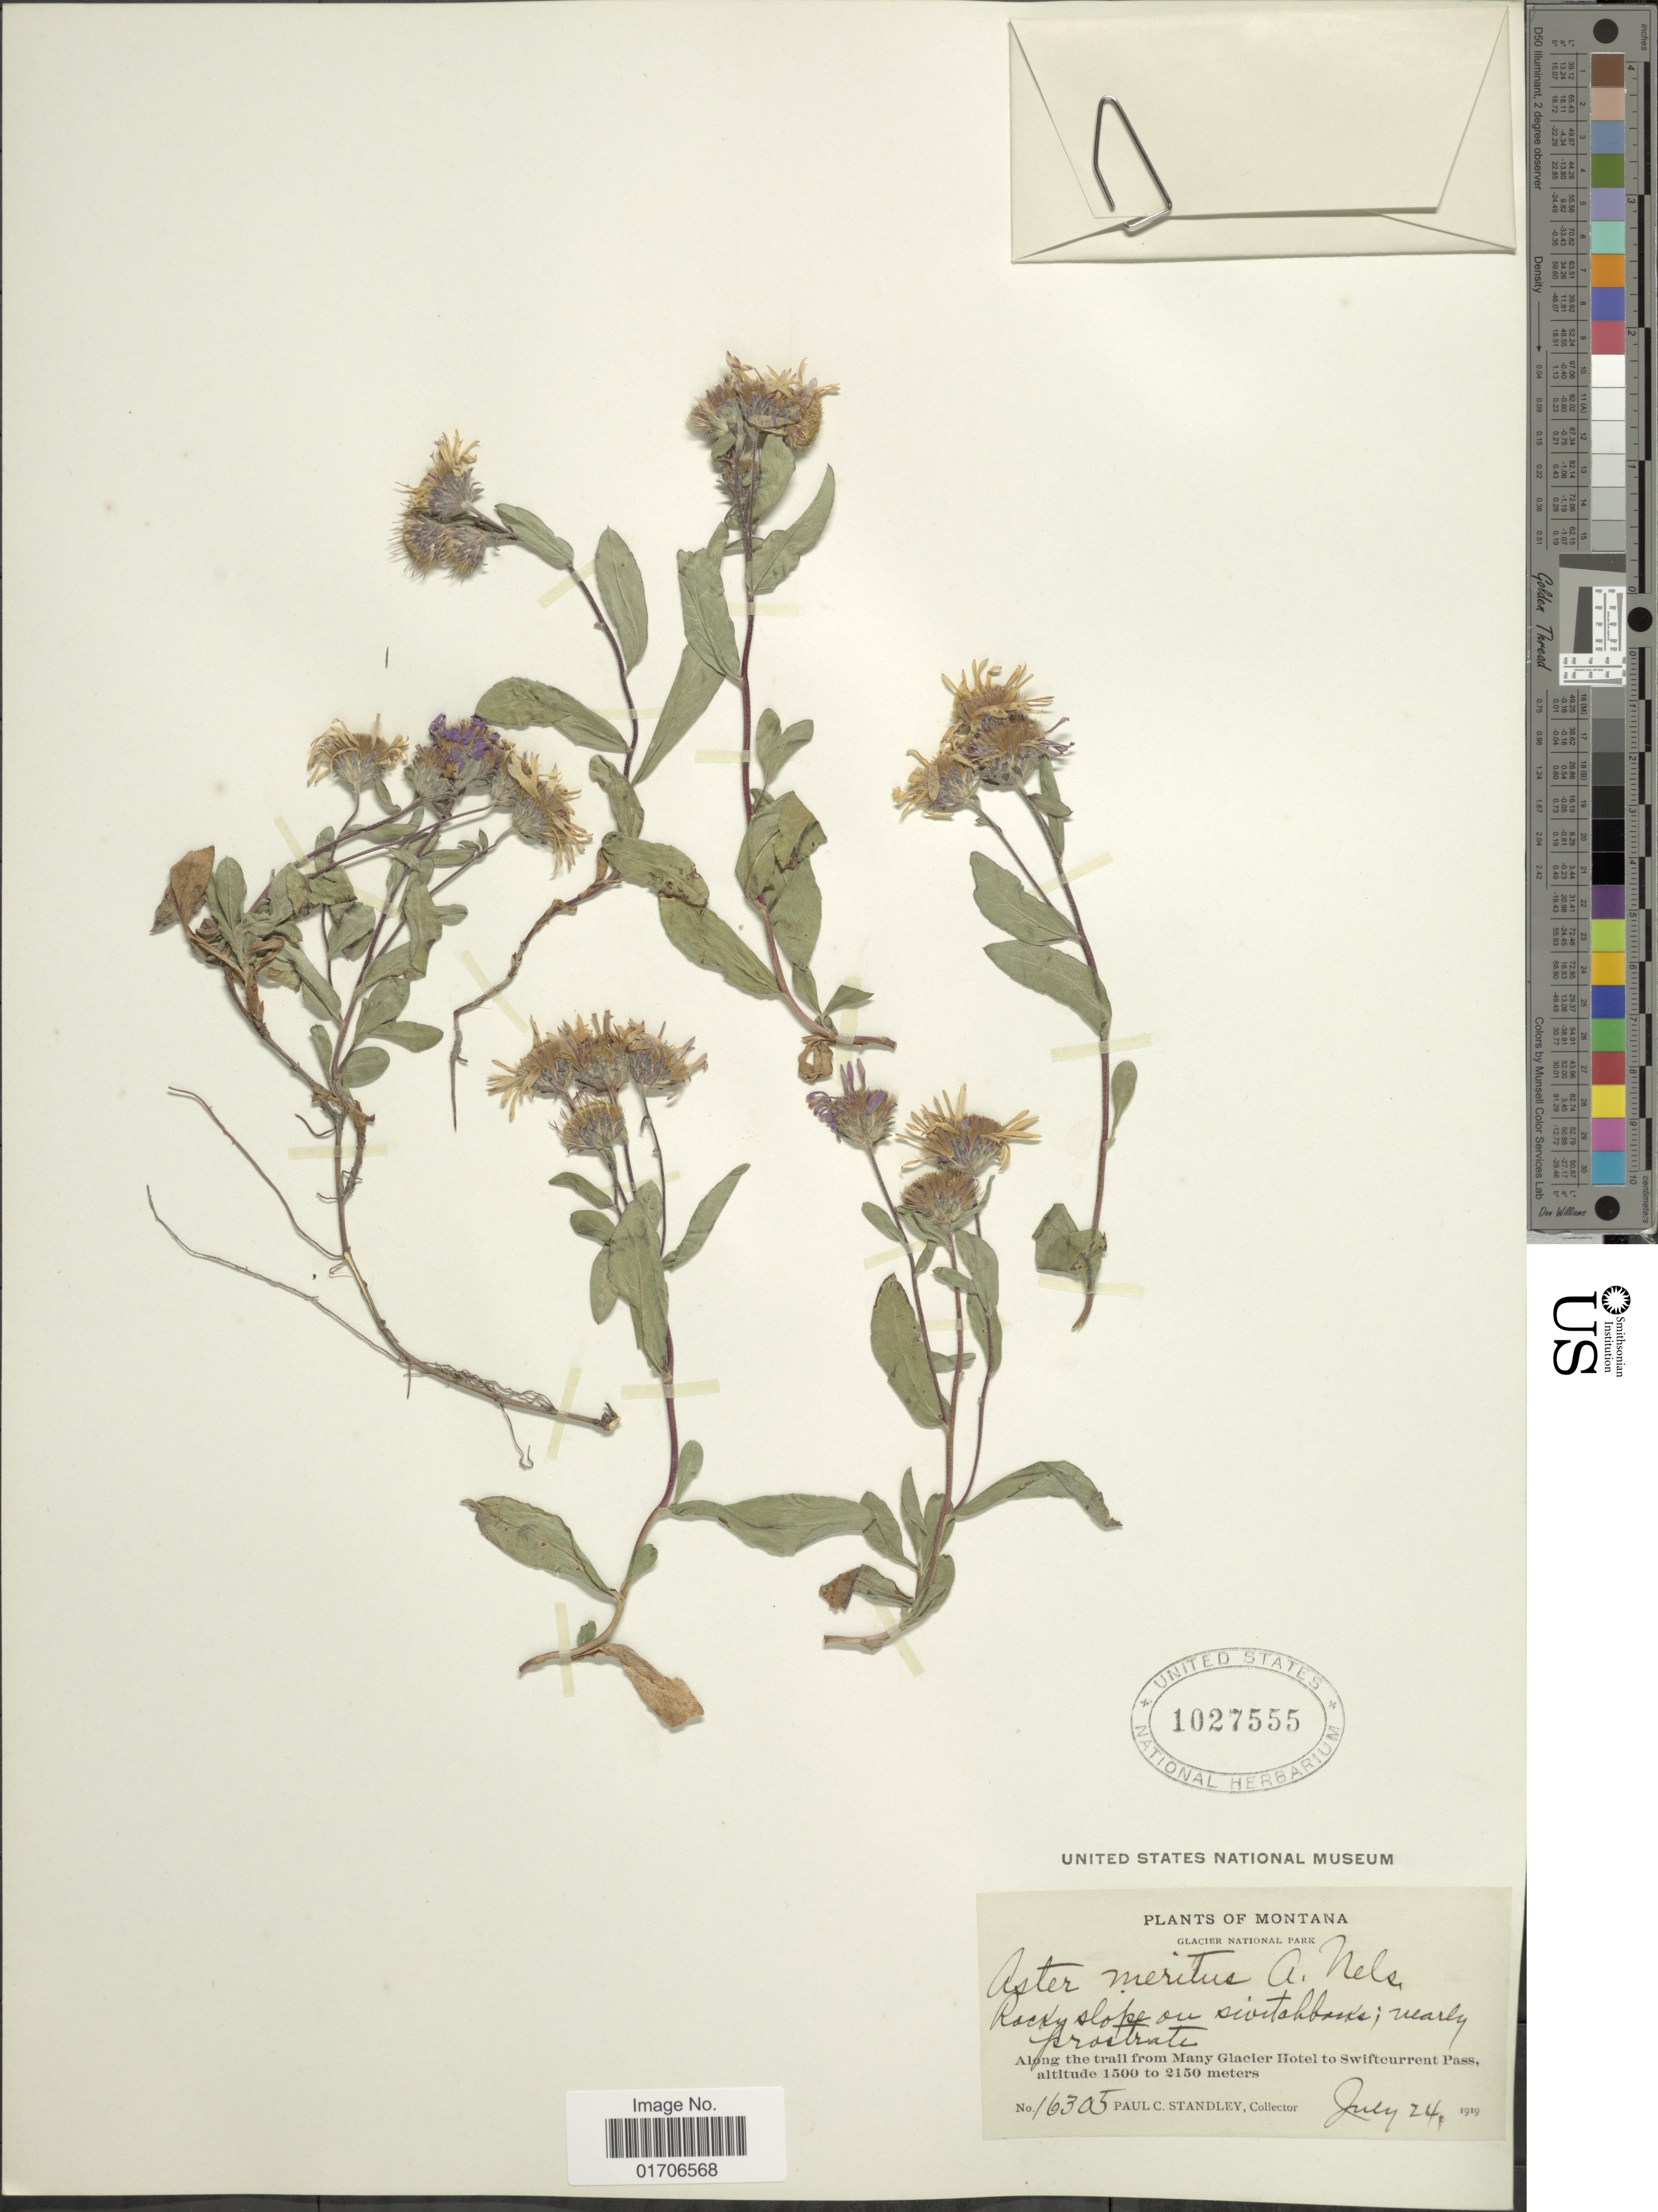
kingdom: Plantae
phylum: Tracheophyta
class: Magnoliopsida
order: Asterales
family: Asteraceae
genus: Eurybia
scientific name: Eurybia merita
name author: (A. Nelson) G.L. Nesom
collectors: P. C. Standley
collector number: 16305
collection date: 1919-07-24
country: United States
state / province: Montana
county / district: Glacier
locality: Glacier National Park. Along the trail from Many Glacier Hotel to Swiftcurrent Pass.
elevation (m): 1500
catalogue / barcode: US 1027555